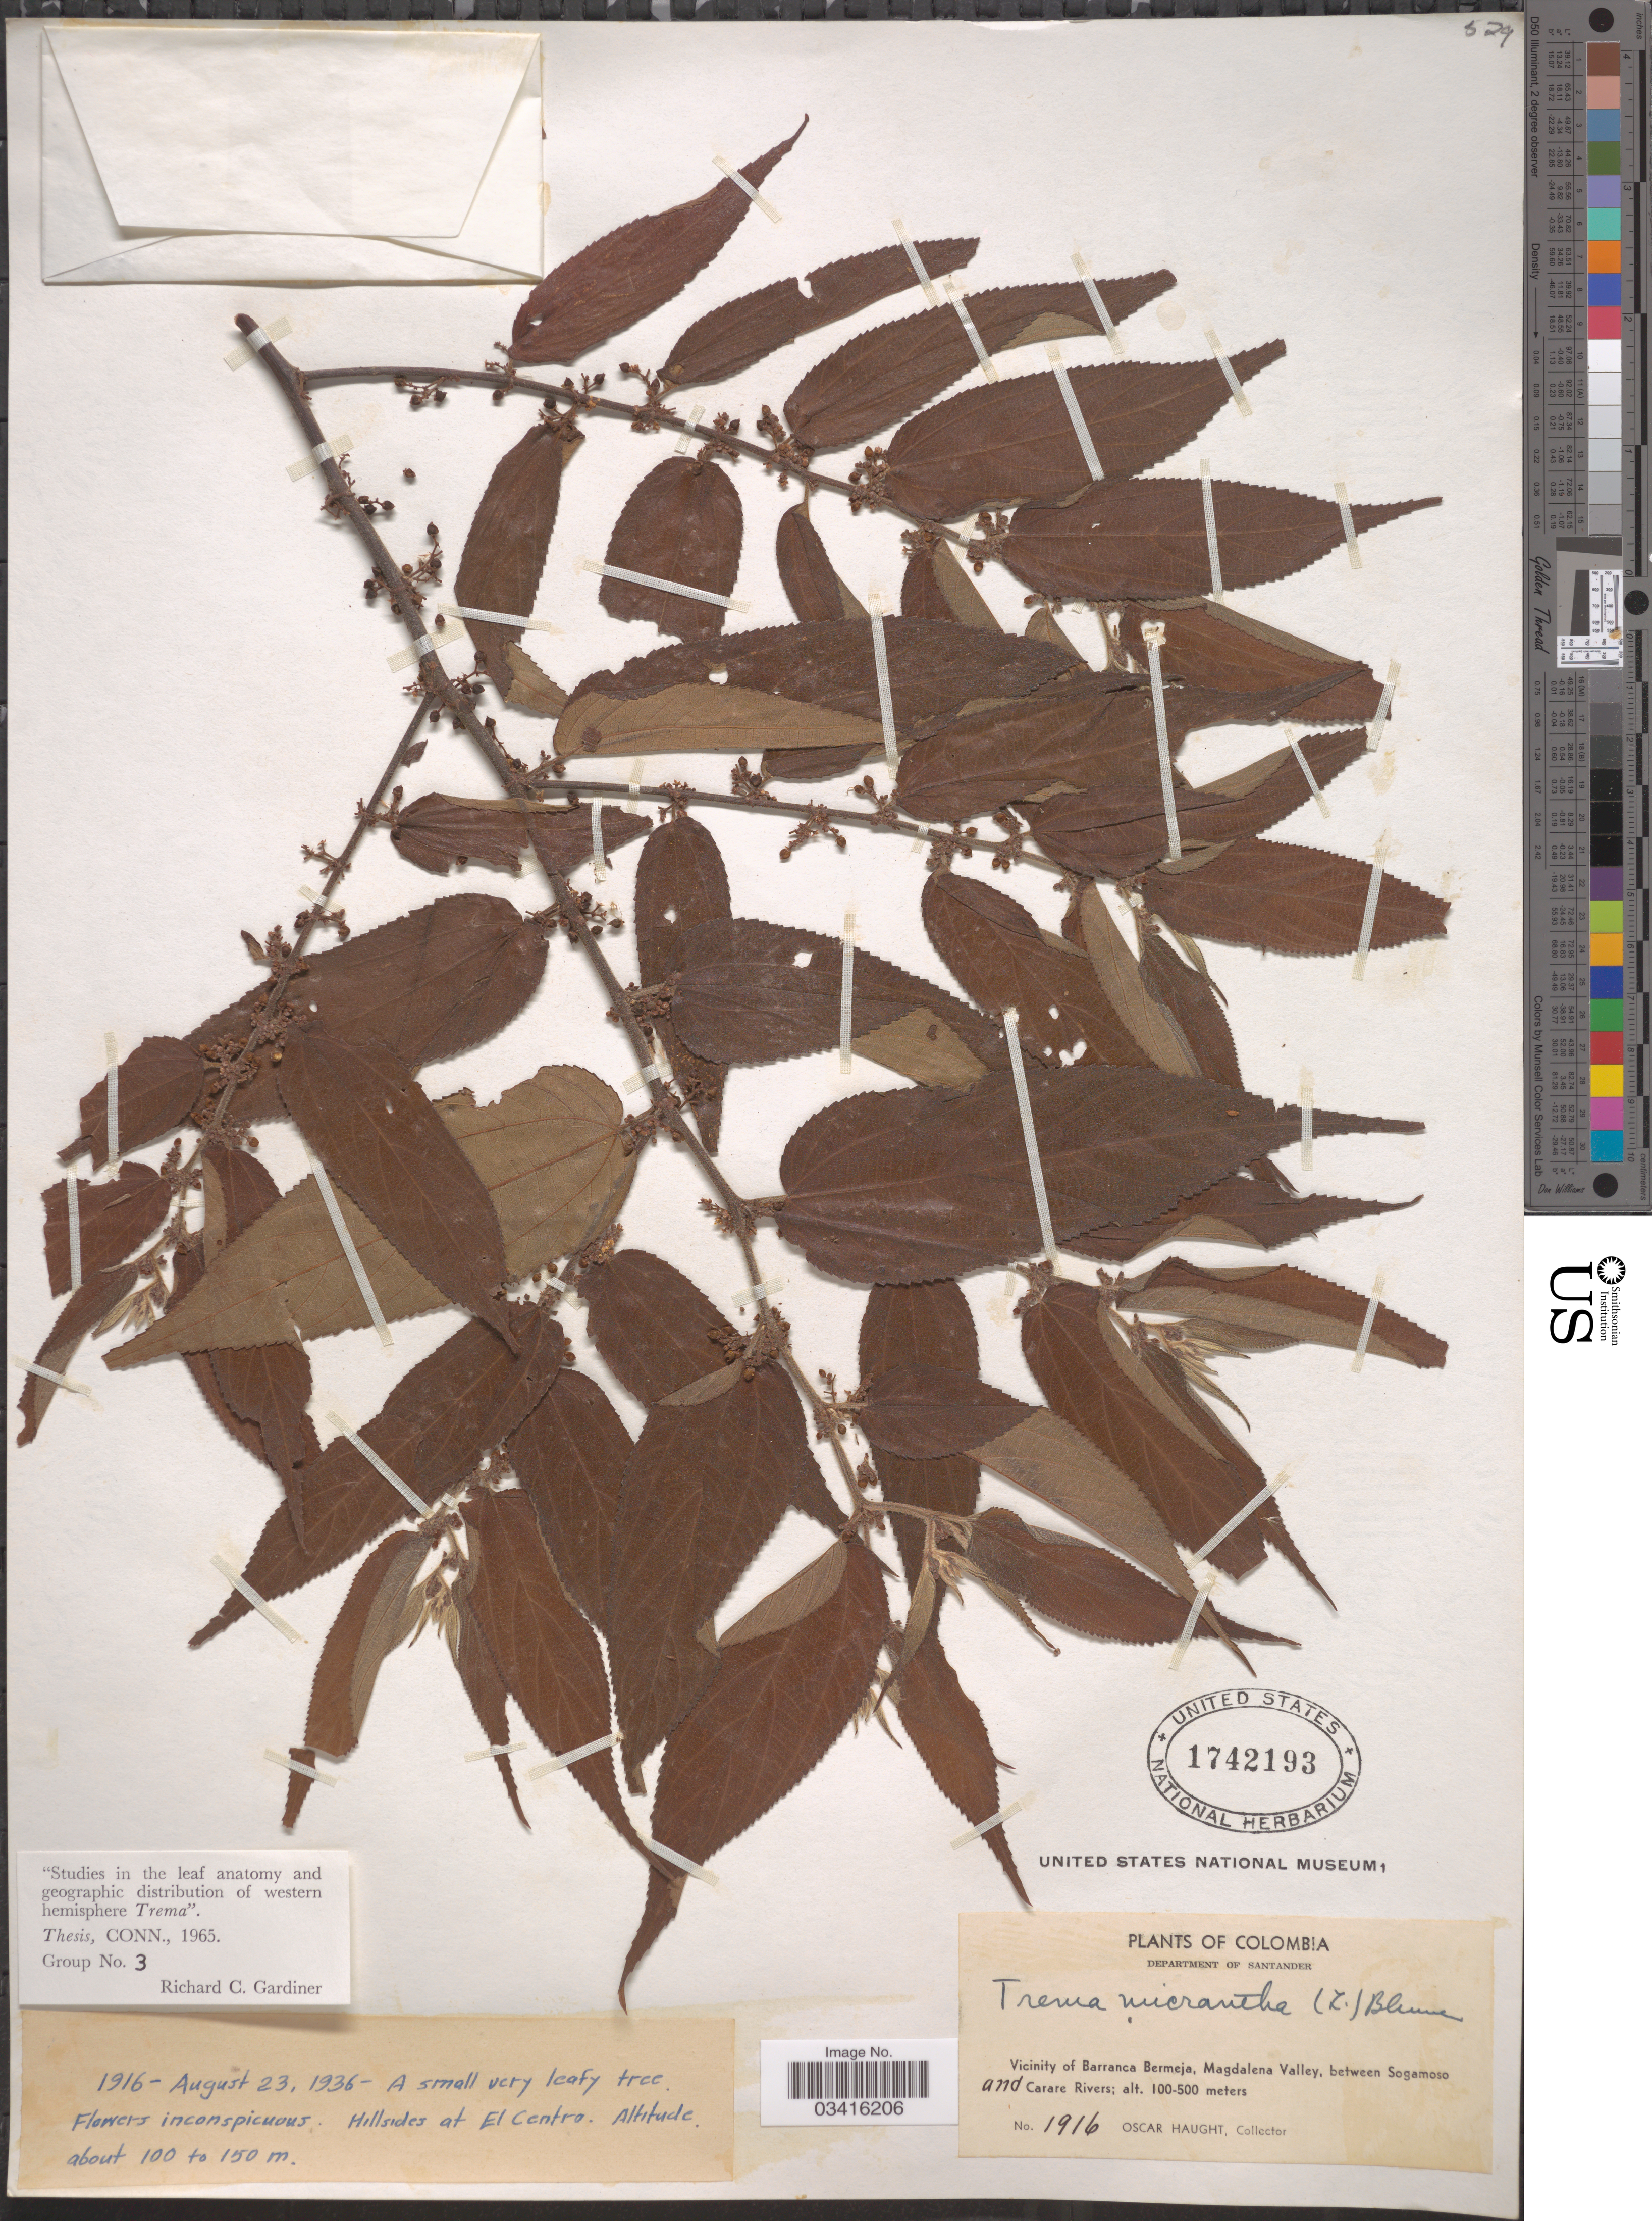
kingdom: Plantae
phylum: Tracheophyta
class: Magnoliopsida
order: Rosales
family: Cannabaceae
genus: Trema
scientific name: Trema micranthum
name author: (L.) Blume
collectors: O. L. Haught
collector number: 1916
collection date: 1936-08-23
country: Colombia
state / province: Santander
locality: Department of Santander. Vicinity of Barranca Bermeja, Magdalena Valley, between Sogamoso and Carare Rivers. Hillsides at El Centro.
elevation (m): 100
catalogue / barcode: US 1742193